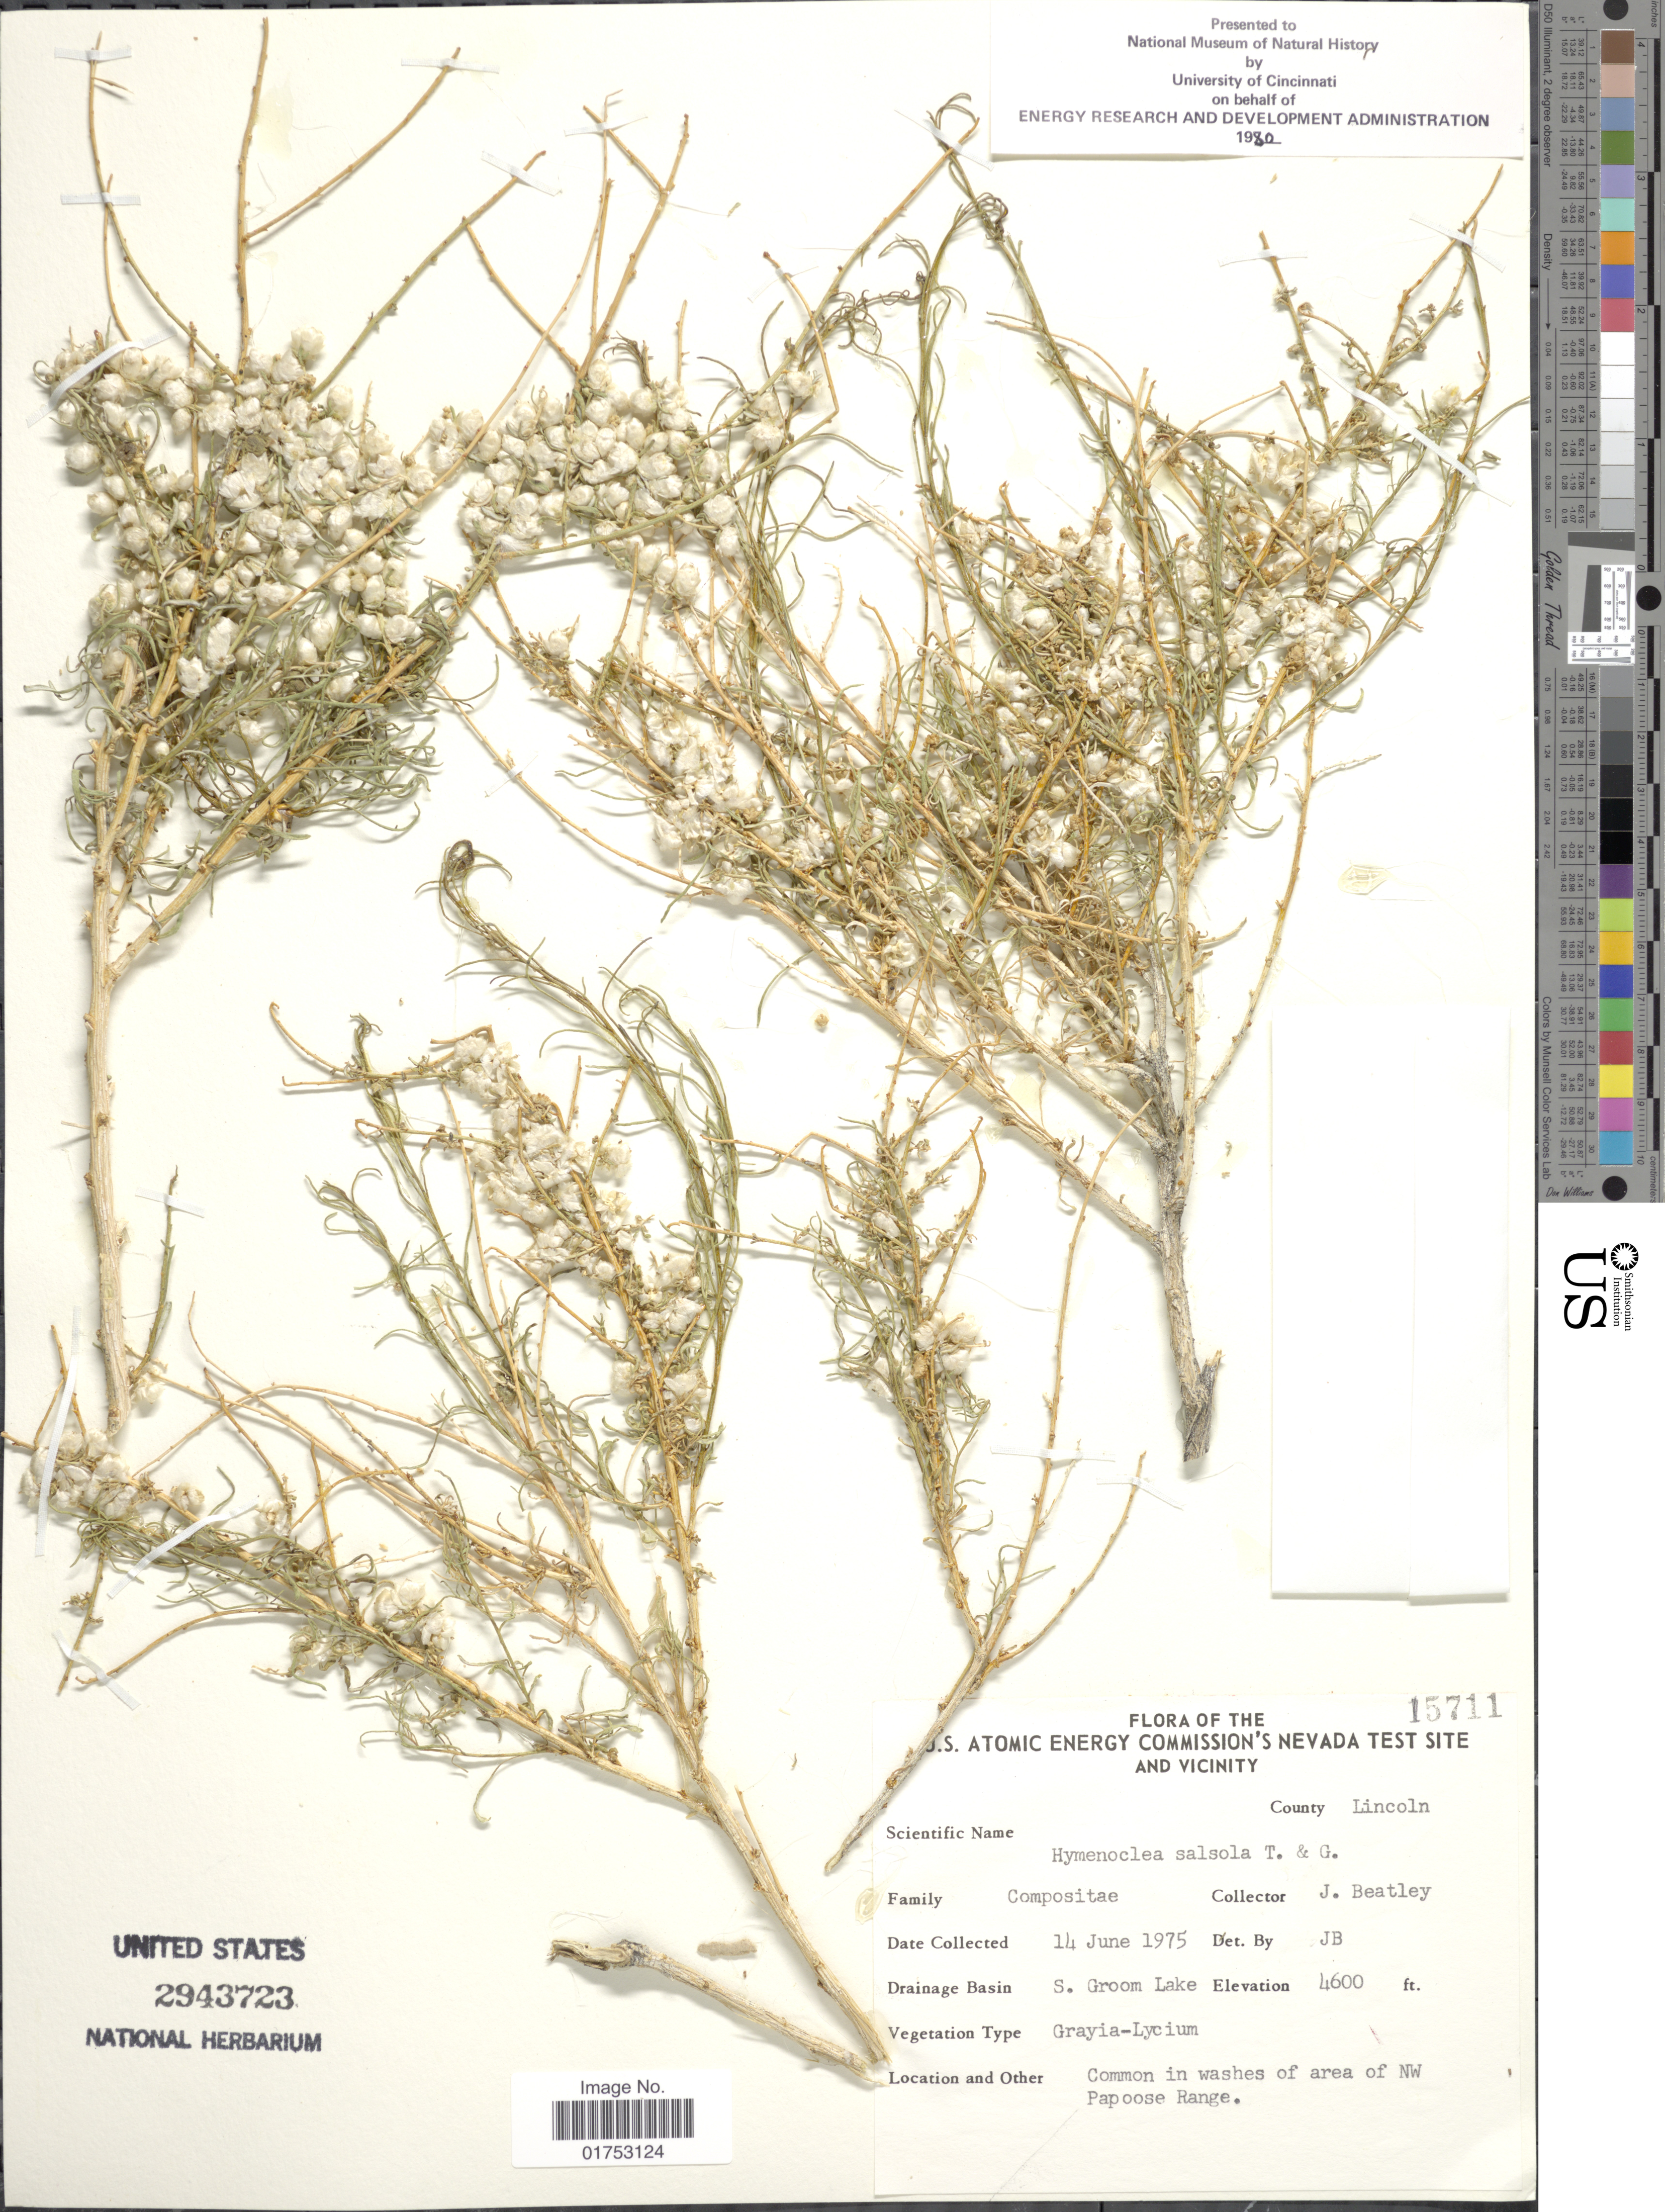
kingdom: Plantae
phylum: Tracheophyta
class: Magnoliopsida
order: Asterales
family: Asteraceae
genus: Hymenoclea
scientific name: Hymenoclea salsola var. fasciculata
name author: (A. Nelson) K.M. Peterson & W.W.Payne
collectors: J. C. Beatley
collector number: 15711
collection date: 1975-06-14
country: United States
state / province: Nevada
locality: U. S. Atomic Energy Commission's Nevada Test Site and Vicinity, County Lincoln, S. Groom Lake, area of NW Papoose River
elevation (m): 1402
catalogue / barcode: US 2943723